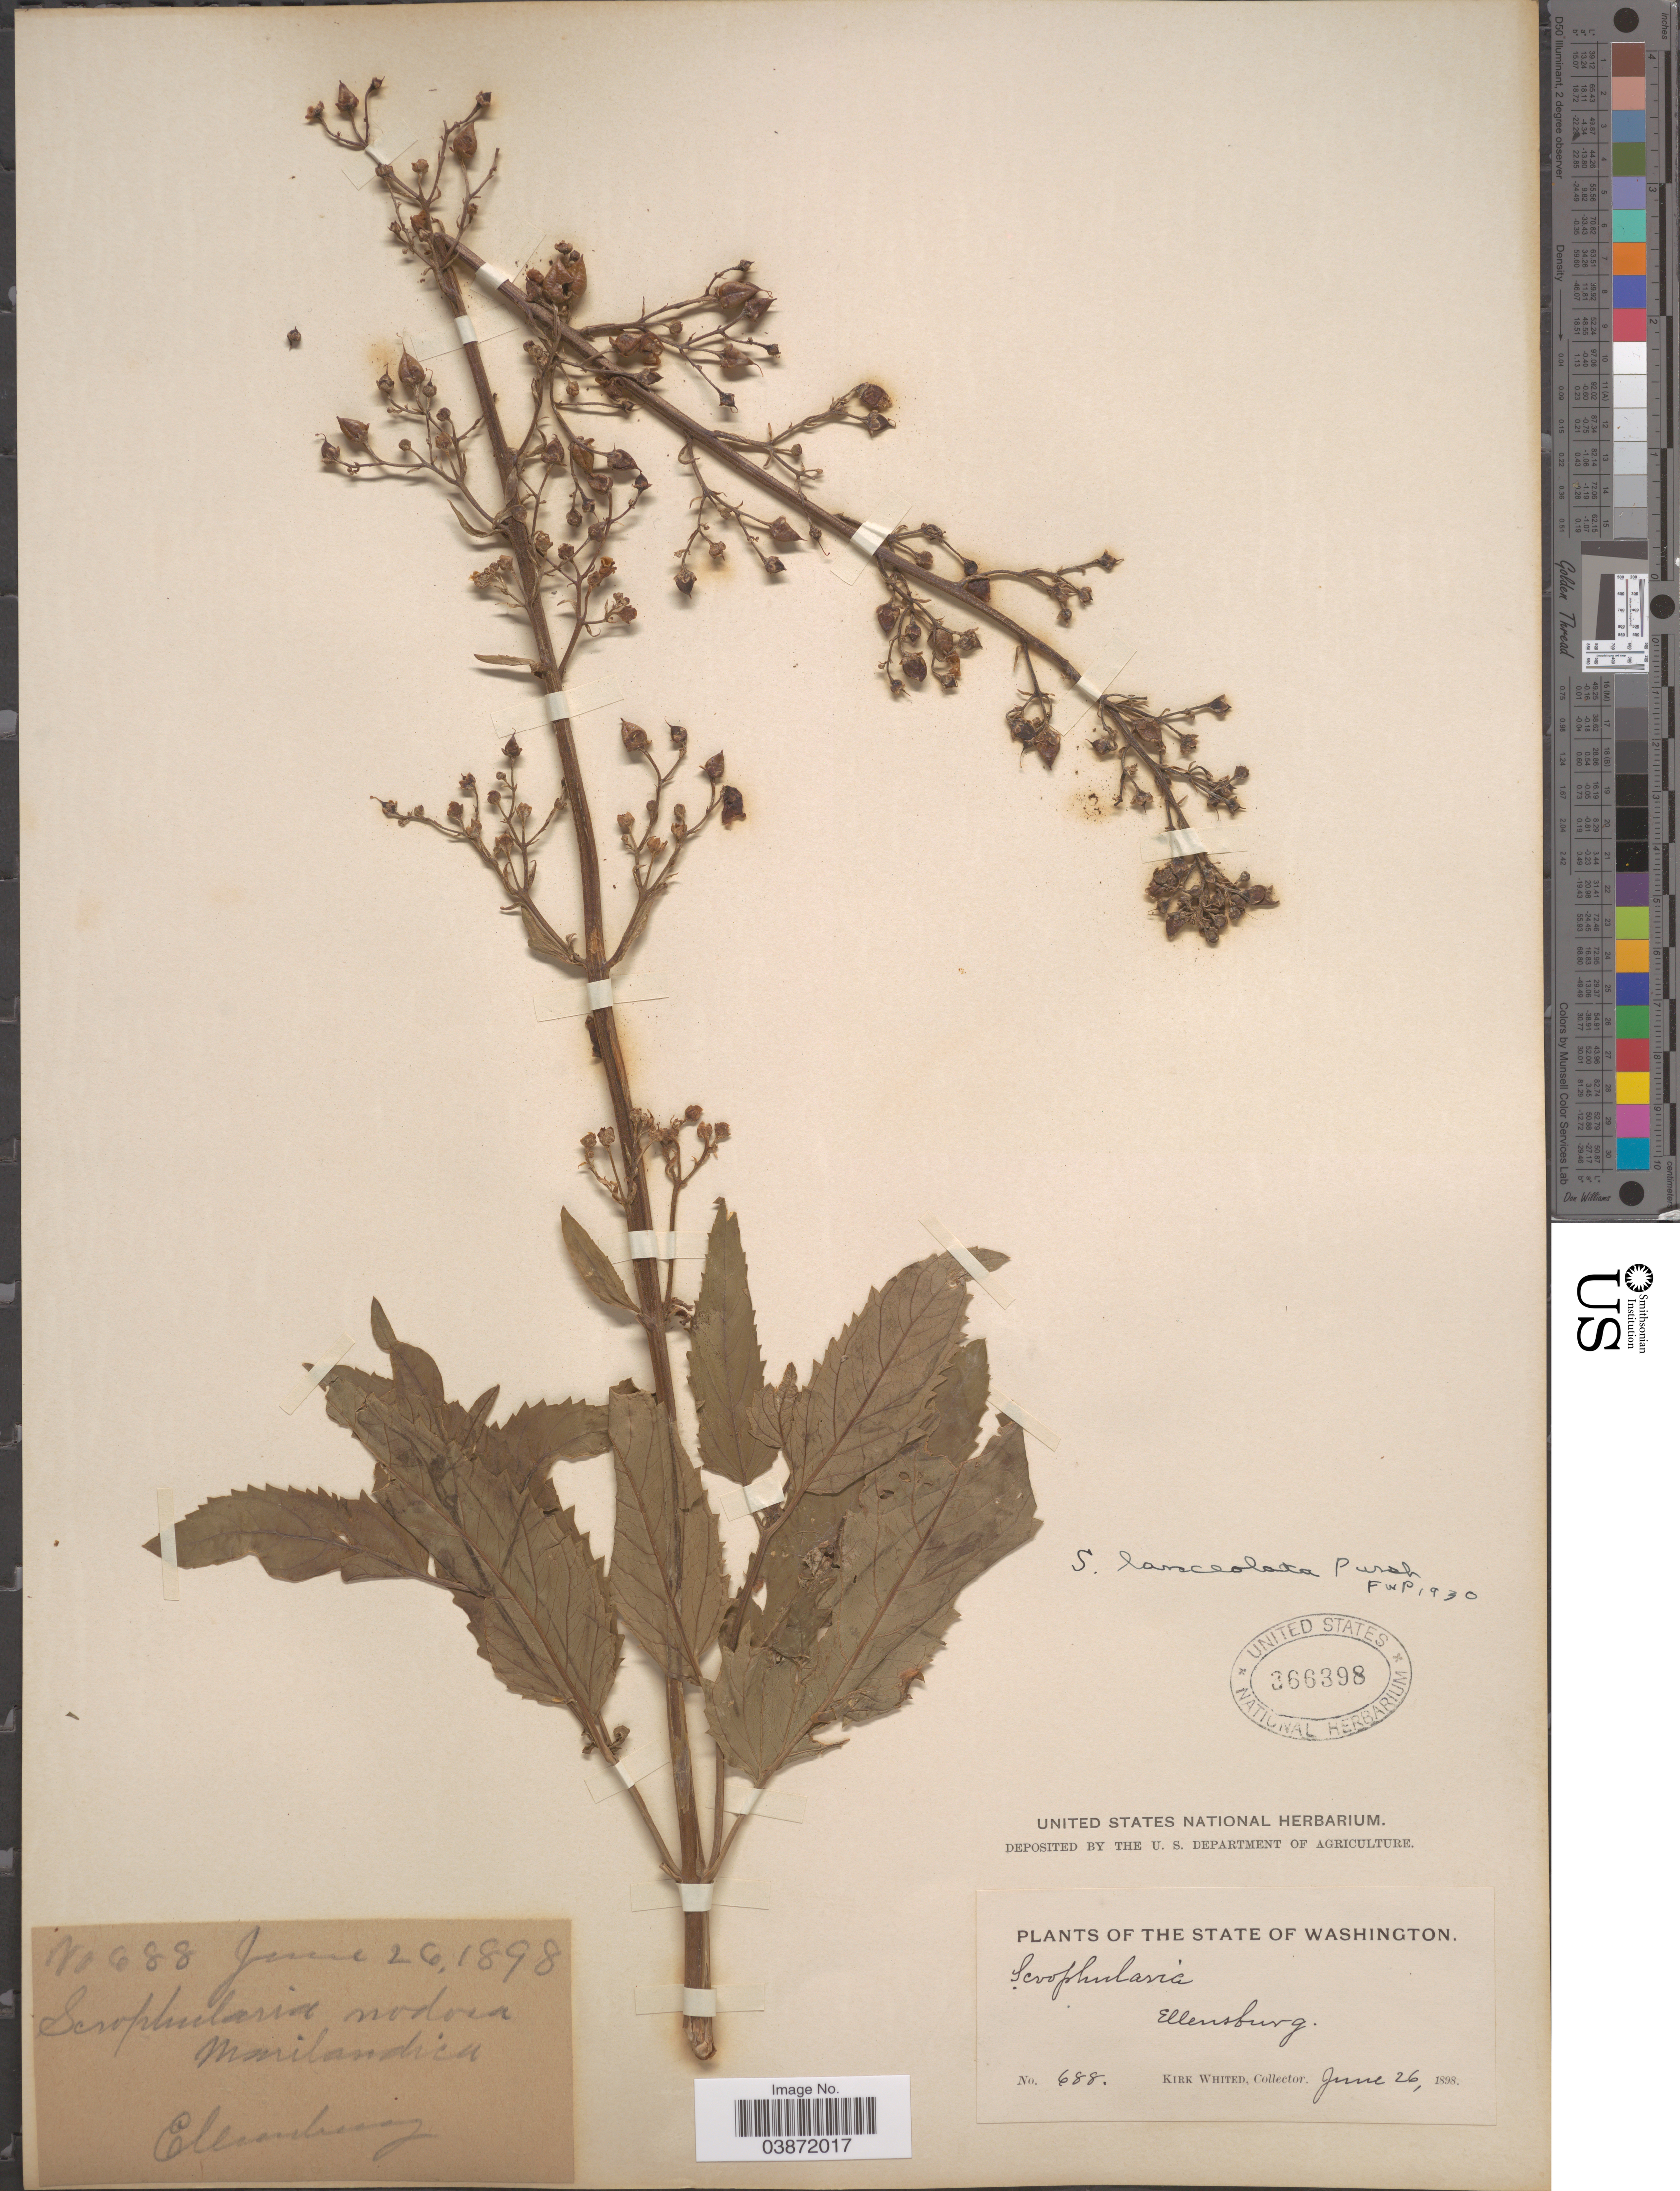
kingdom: Plantae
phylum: Tracheophyta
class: Magnoliopsida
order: Lamiales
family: Scrophulariaceae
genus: Scrophularia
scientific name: Scrophularia lanceolata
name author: Pursh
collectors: K. Whited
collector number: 688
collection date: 1898-06-26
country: United States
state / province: Washington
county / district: Kittitas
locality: Ellensburg.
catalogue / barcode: US 366398